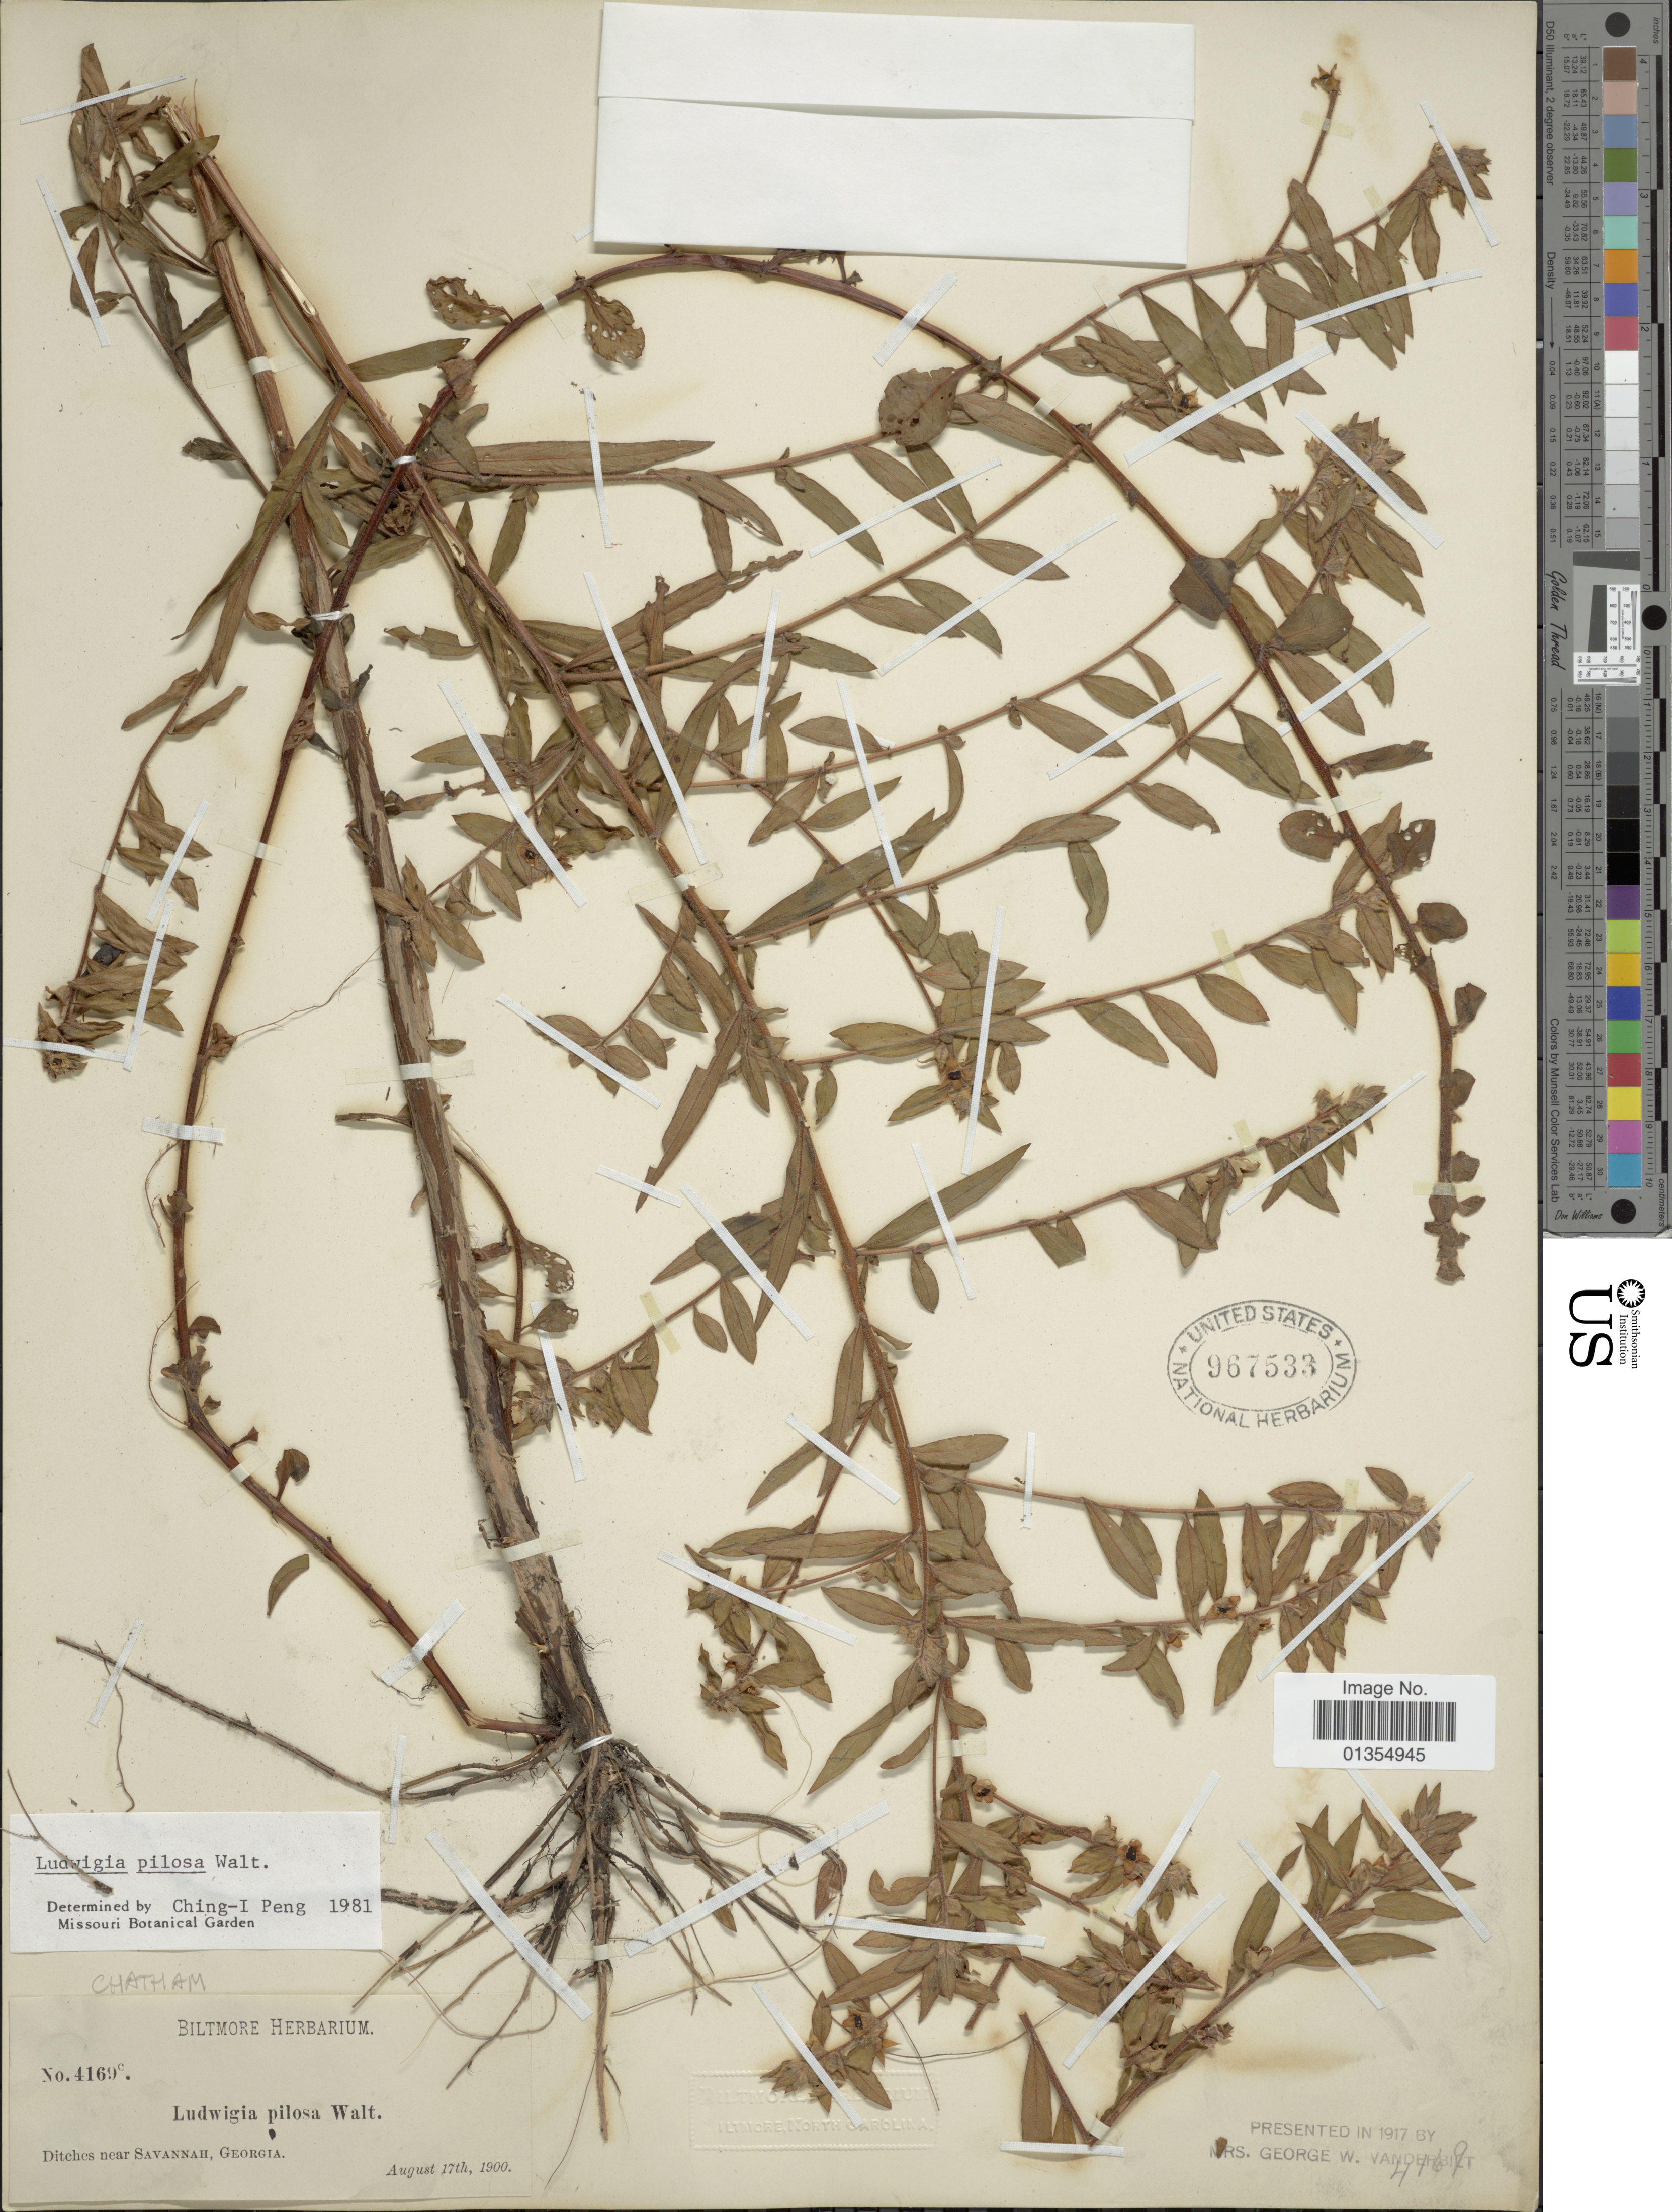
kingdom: Plantae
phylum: Tracheophyta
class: Magnoliopsida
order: Myrtales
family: Onagraceae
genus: Ludwigia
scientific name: Ludwigia pilosa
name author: Walter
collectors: ex herb. Biltmore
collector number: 4169c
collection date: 1900-08-17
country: United States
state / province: Georgia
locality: Ditches near Savannah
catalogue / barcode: US 967533